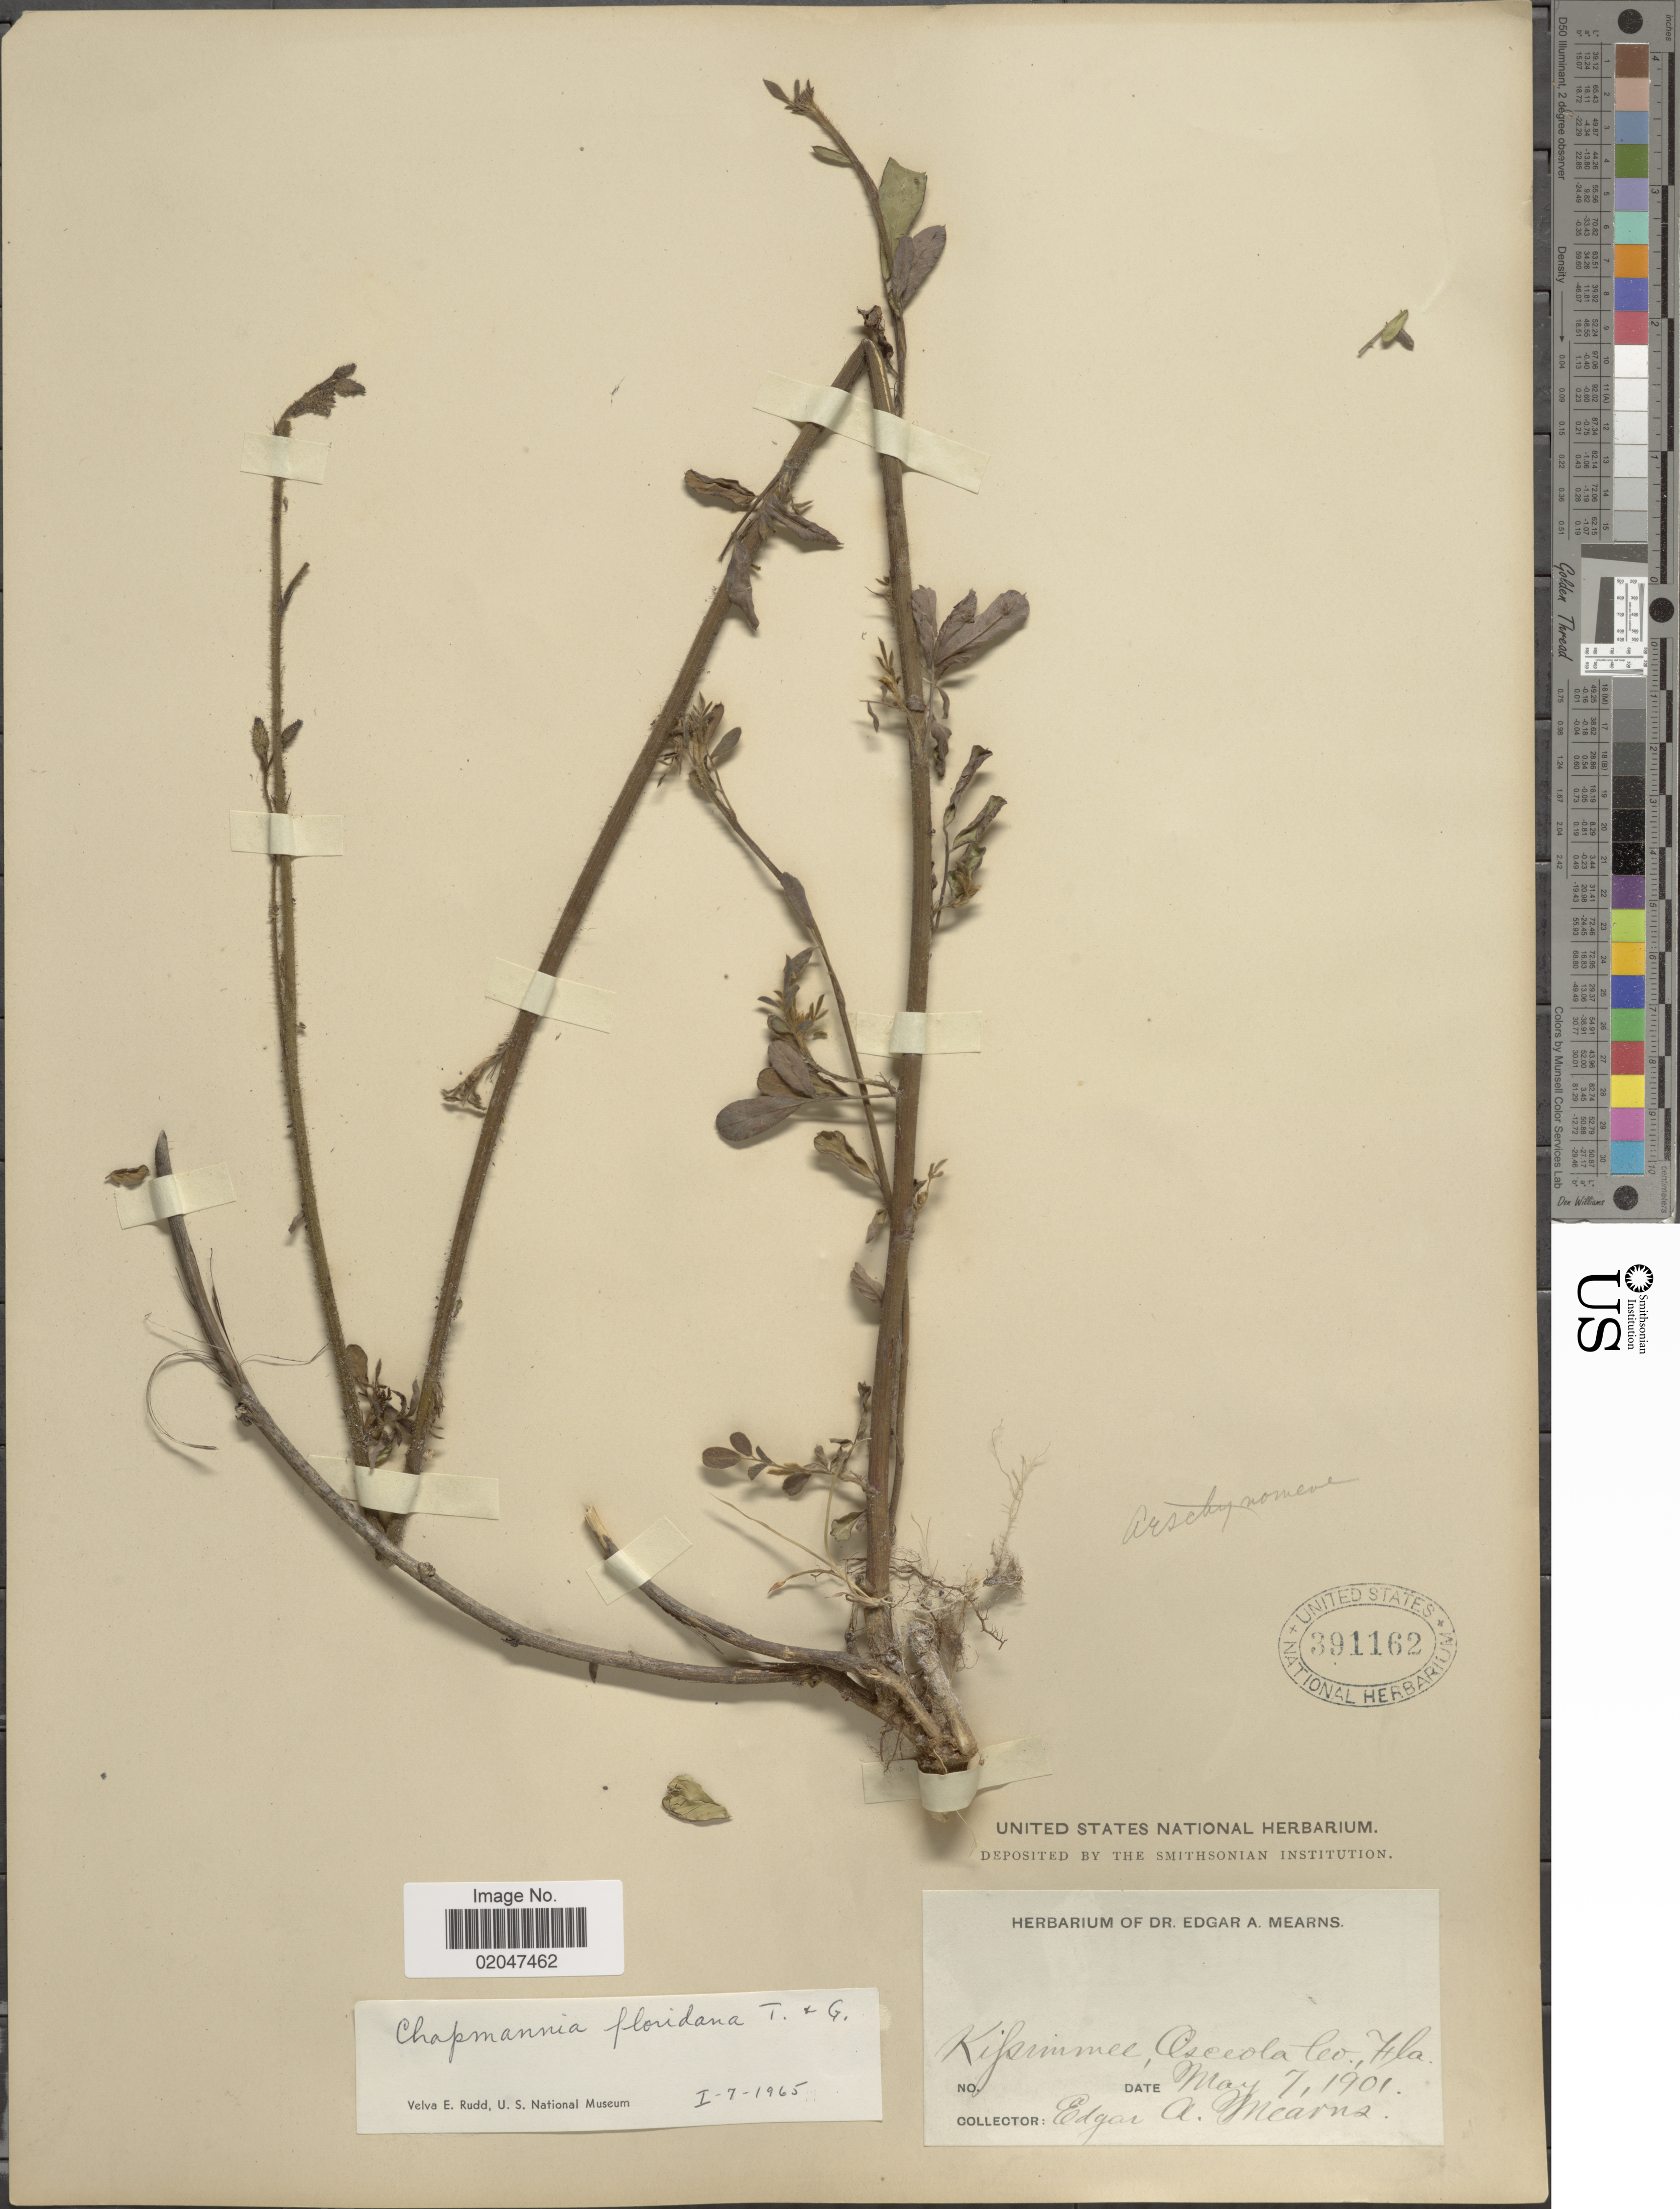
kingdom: Plantae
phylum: Tracheophyta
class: Magnoliopsida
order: Fabales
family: Fabaceae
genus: Chapmannia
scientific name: Chapmannia floridana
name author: Torr. & A. Gray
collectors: E. A. Mearns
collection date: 1901-05-07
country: United States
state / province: Florida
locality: Kissimmee, Osceola Co. Fla.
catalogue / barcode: US 391162